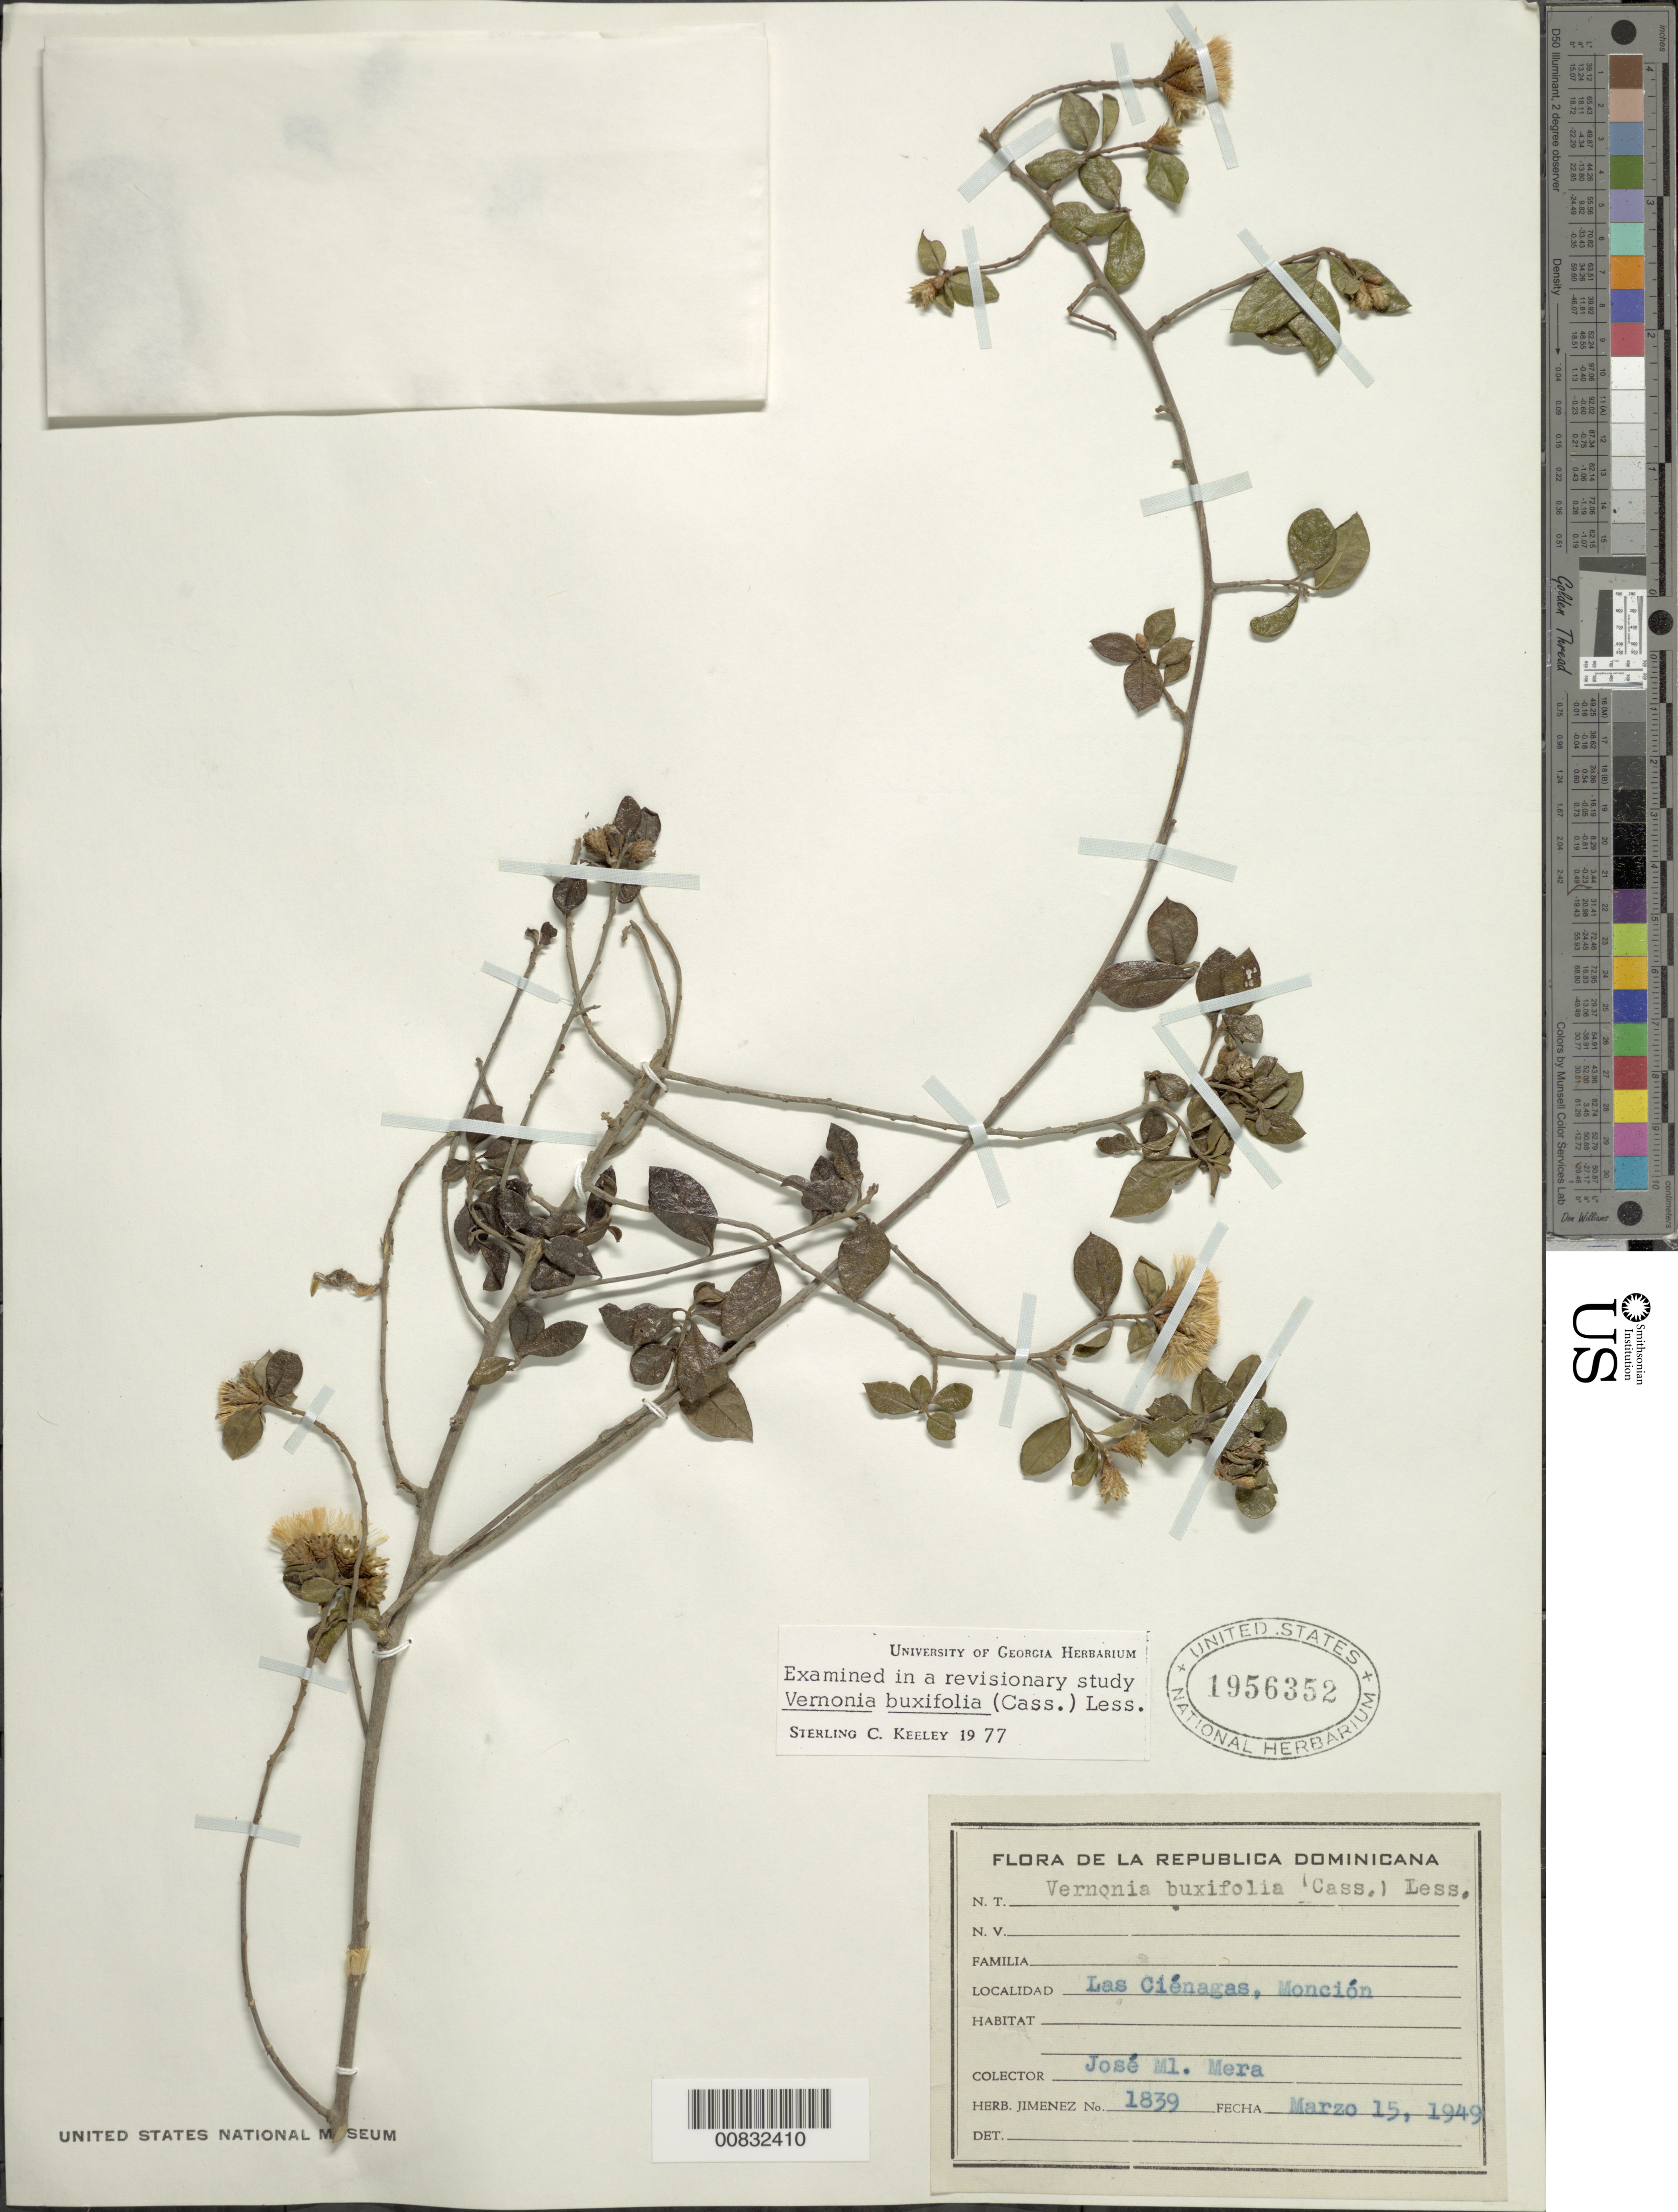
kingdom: Plantae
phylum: Tracheophyta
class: Magnoliopsida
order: Asterales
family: Asteraceae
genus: Vernonanthura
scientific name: Vernonanthura buxifolia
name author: (Less.) H. Rob.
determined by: Keeley, S. C.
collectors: J. Mera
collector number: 1839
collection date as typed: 15 Mar 1949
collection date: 1949-03-15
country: Dominican Republic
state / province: Monte Cristi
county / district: Monción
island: Hispaniola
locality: Las Ciénagas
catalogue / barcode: US 1956352